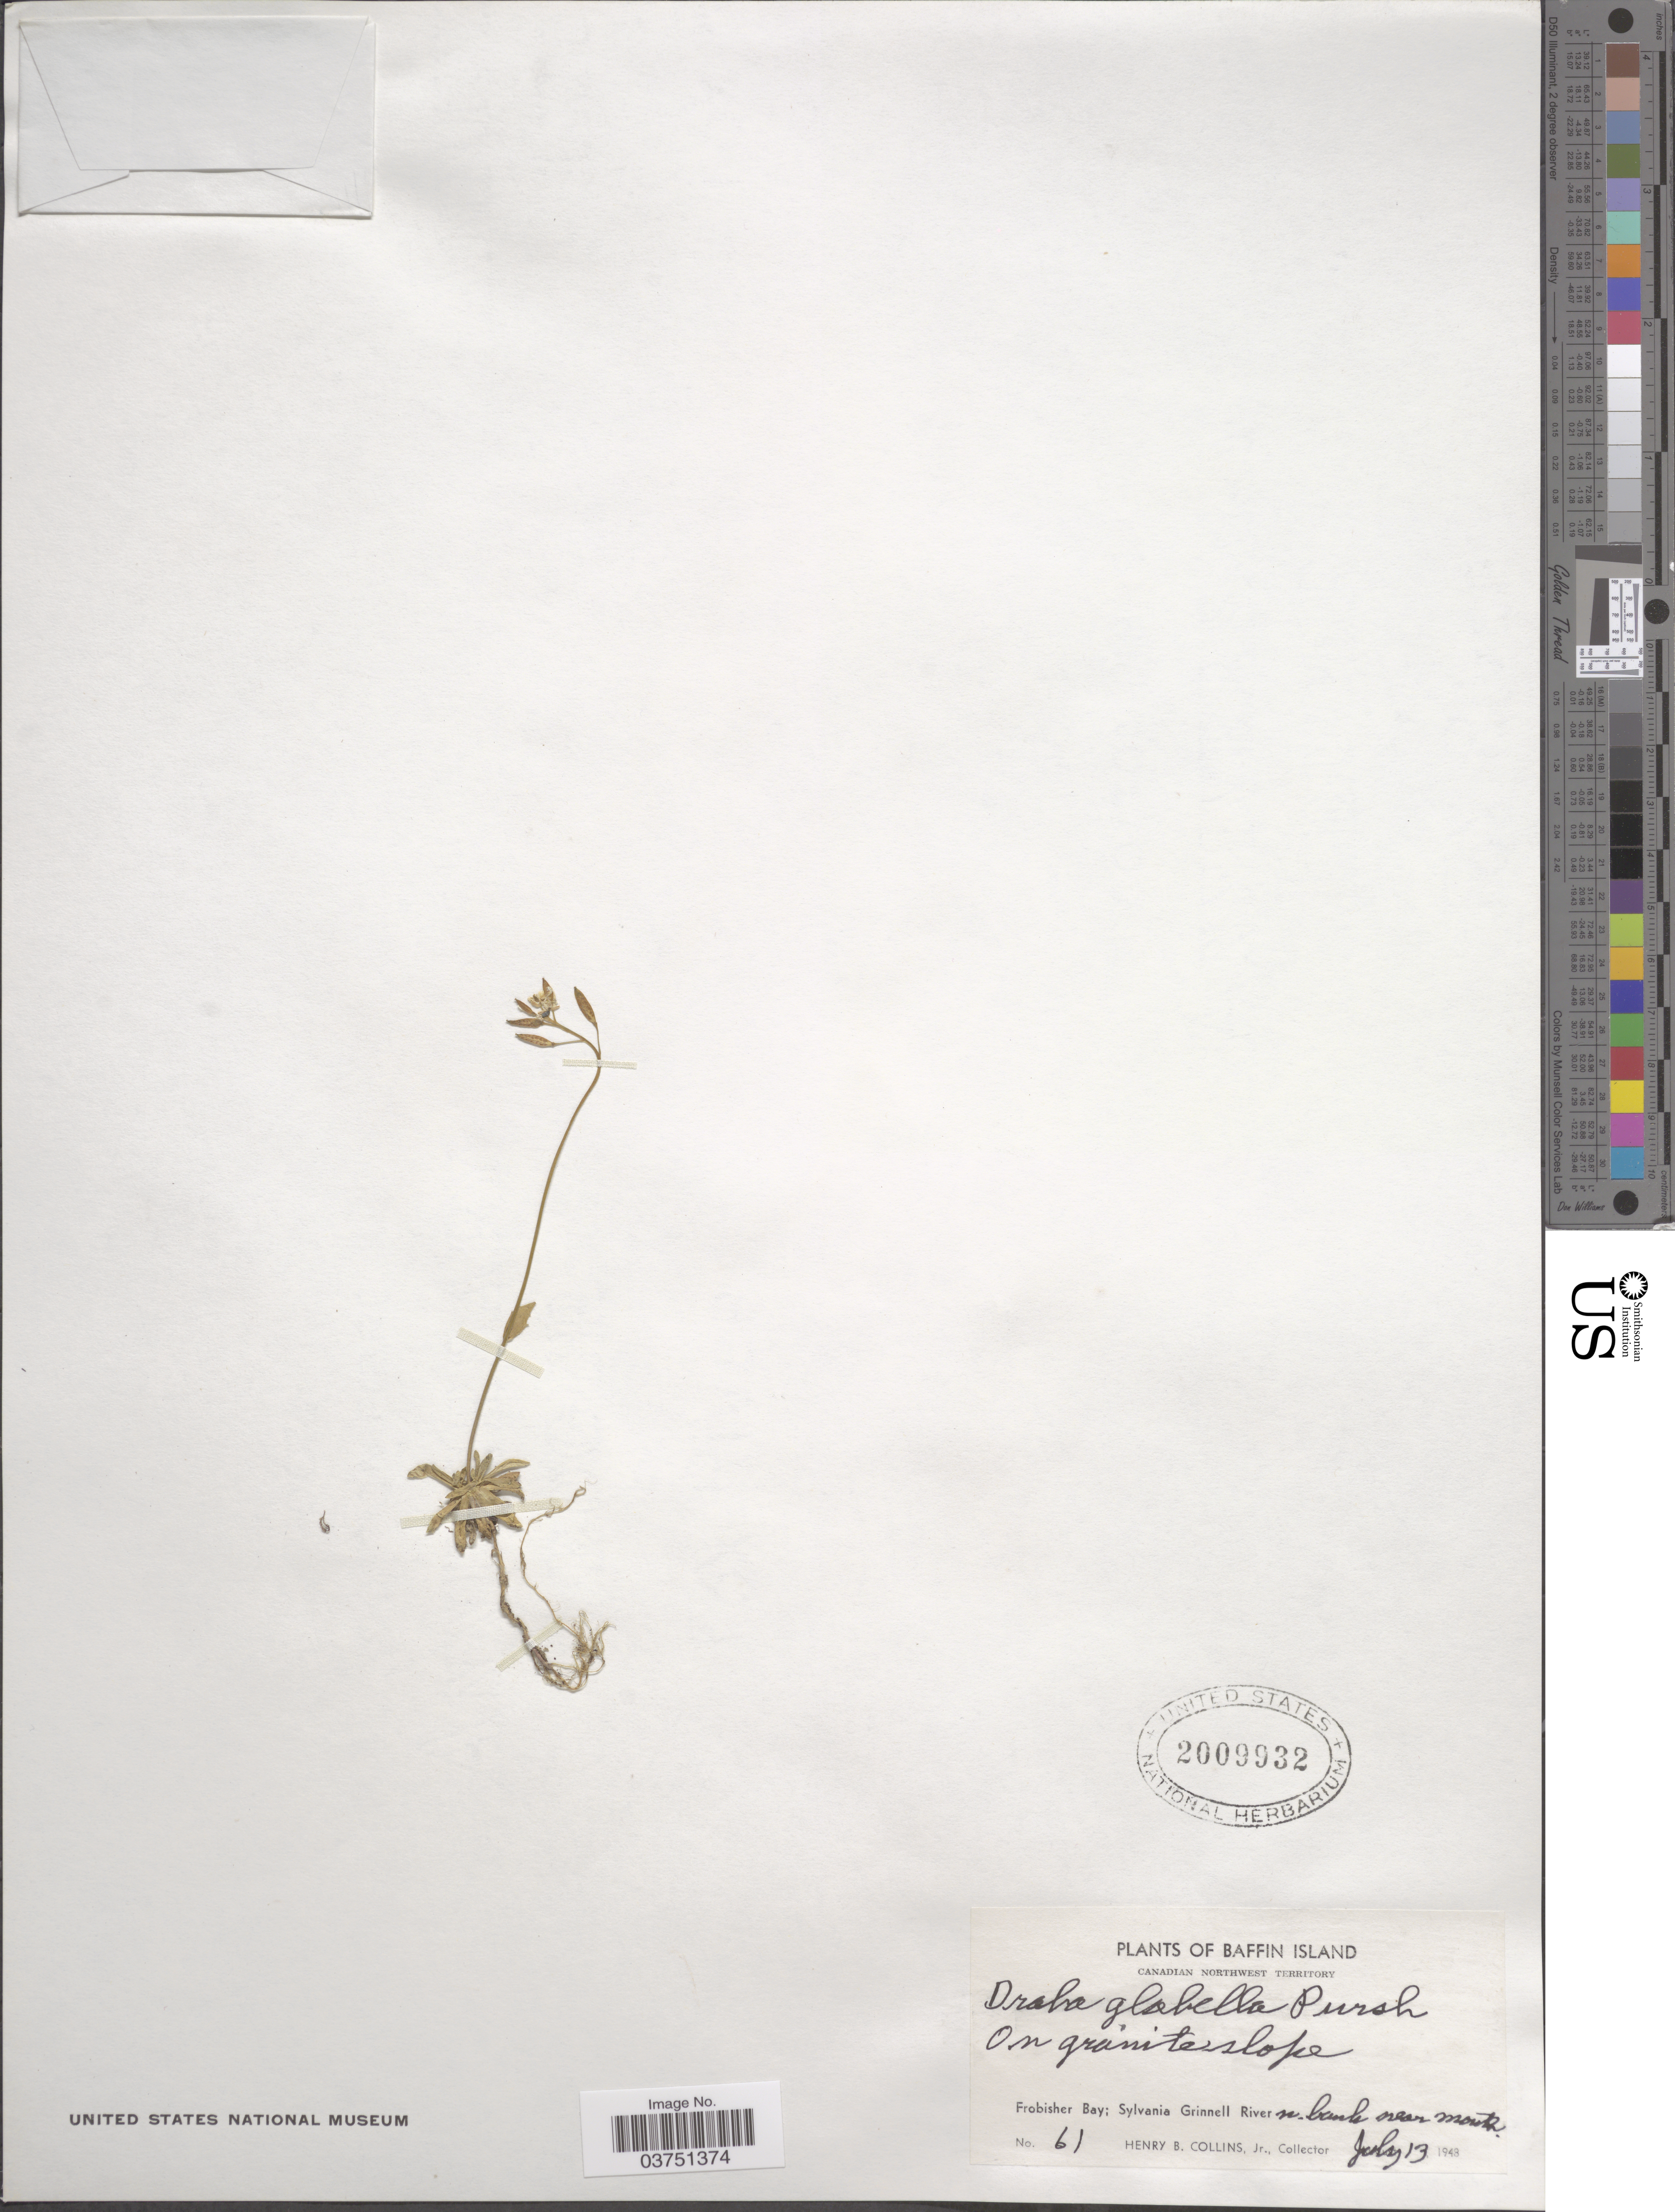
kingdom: Plantae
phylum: Tracheophyta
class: Magnoliopsida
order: Brassicales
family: Brassicaceae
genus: Draba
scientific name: Draba glabella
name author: Pursh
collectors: H. Collins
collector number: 61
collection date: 1948-07-13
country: Canada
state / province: Northwest Territories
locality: Baffin Island; Frobisher Bay; Sylvania Grinnell River, n bank near mouth.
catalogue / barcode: US 2009932